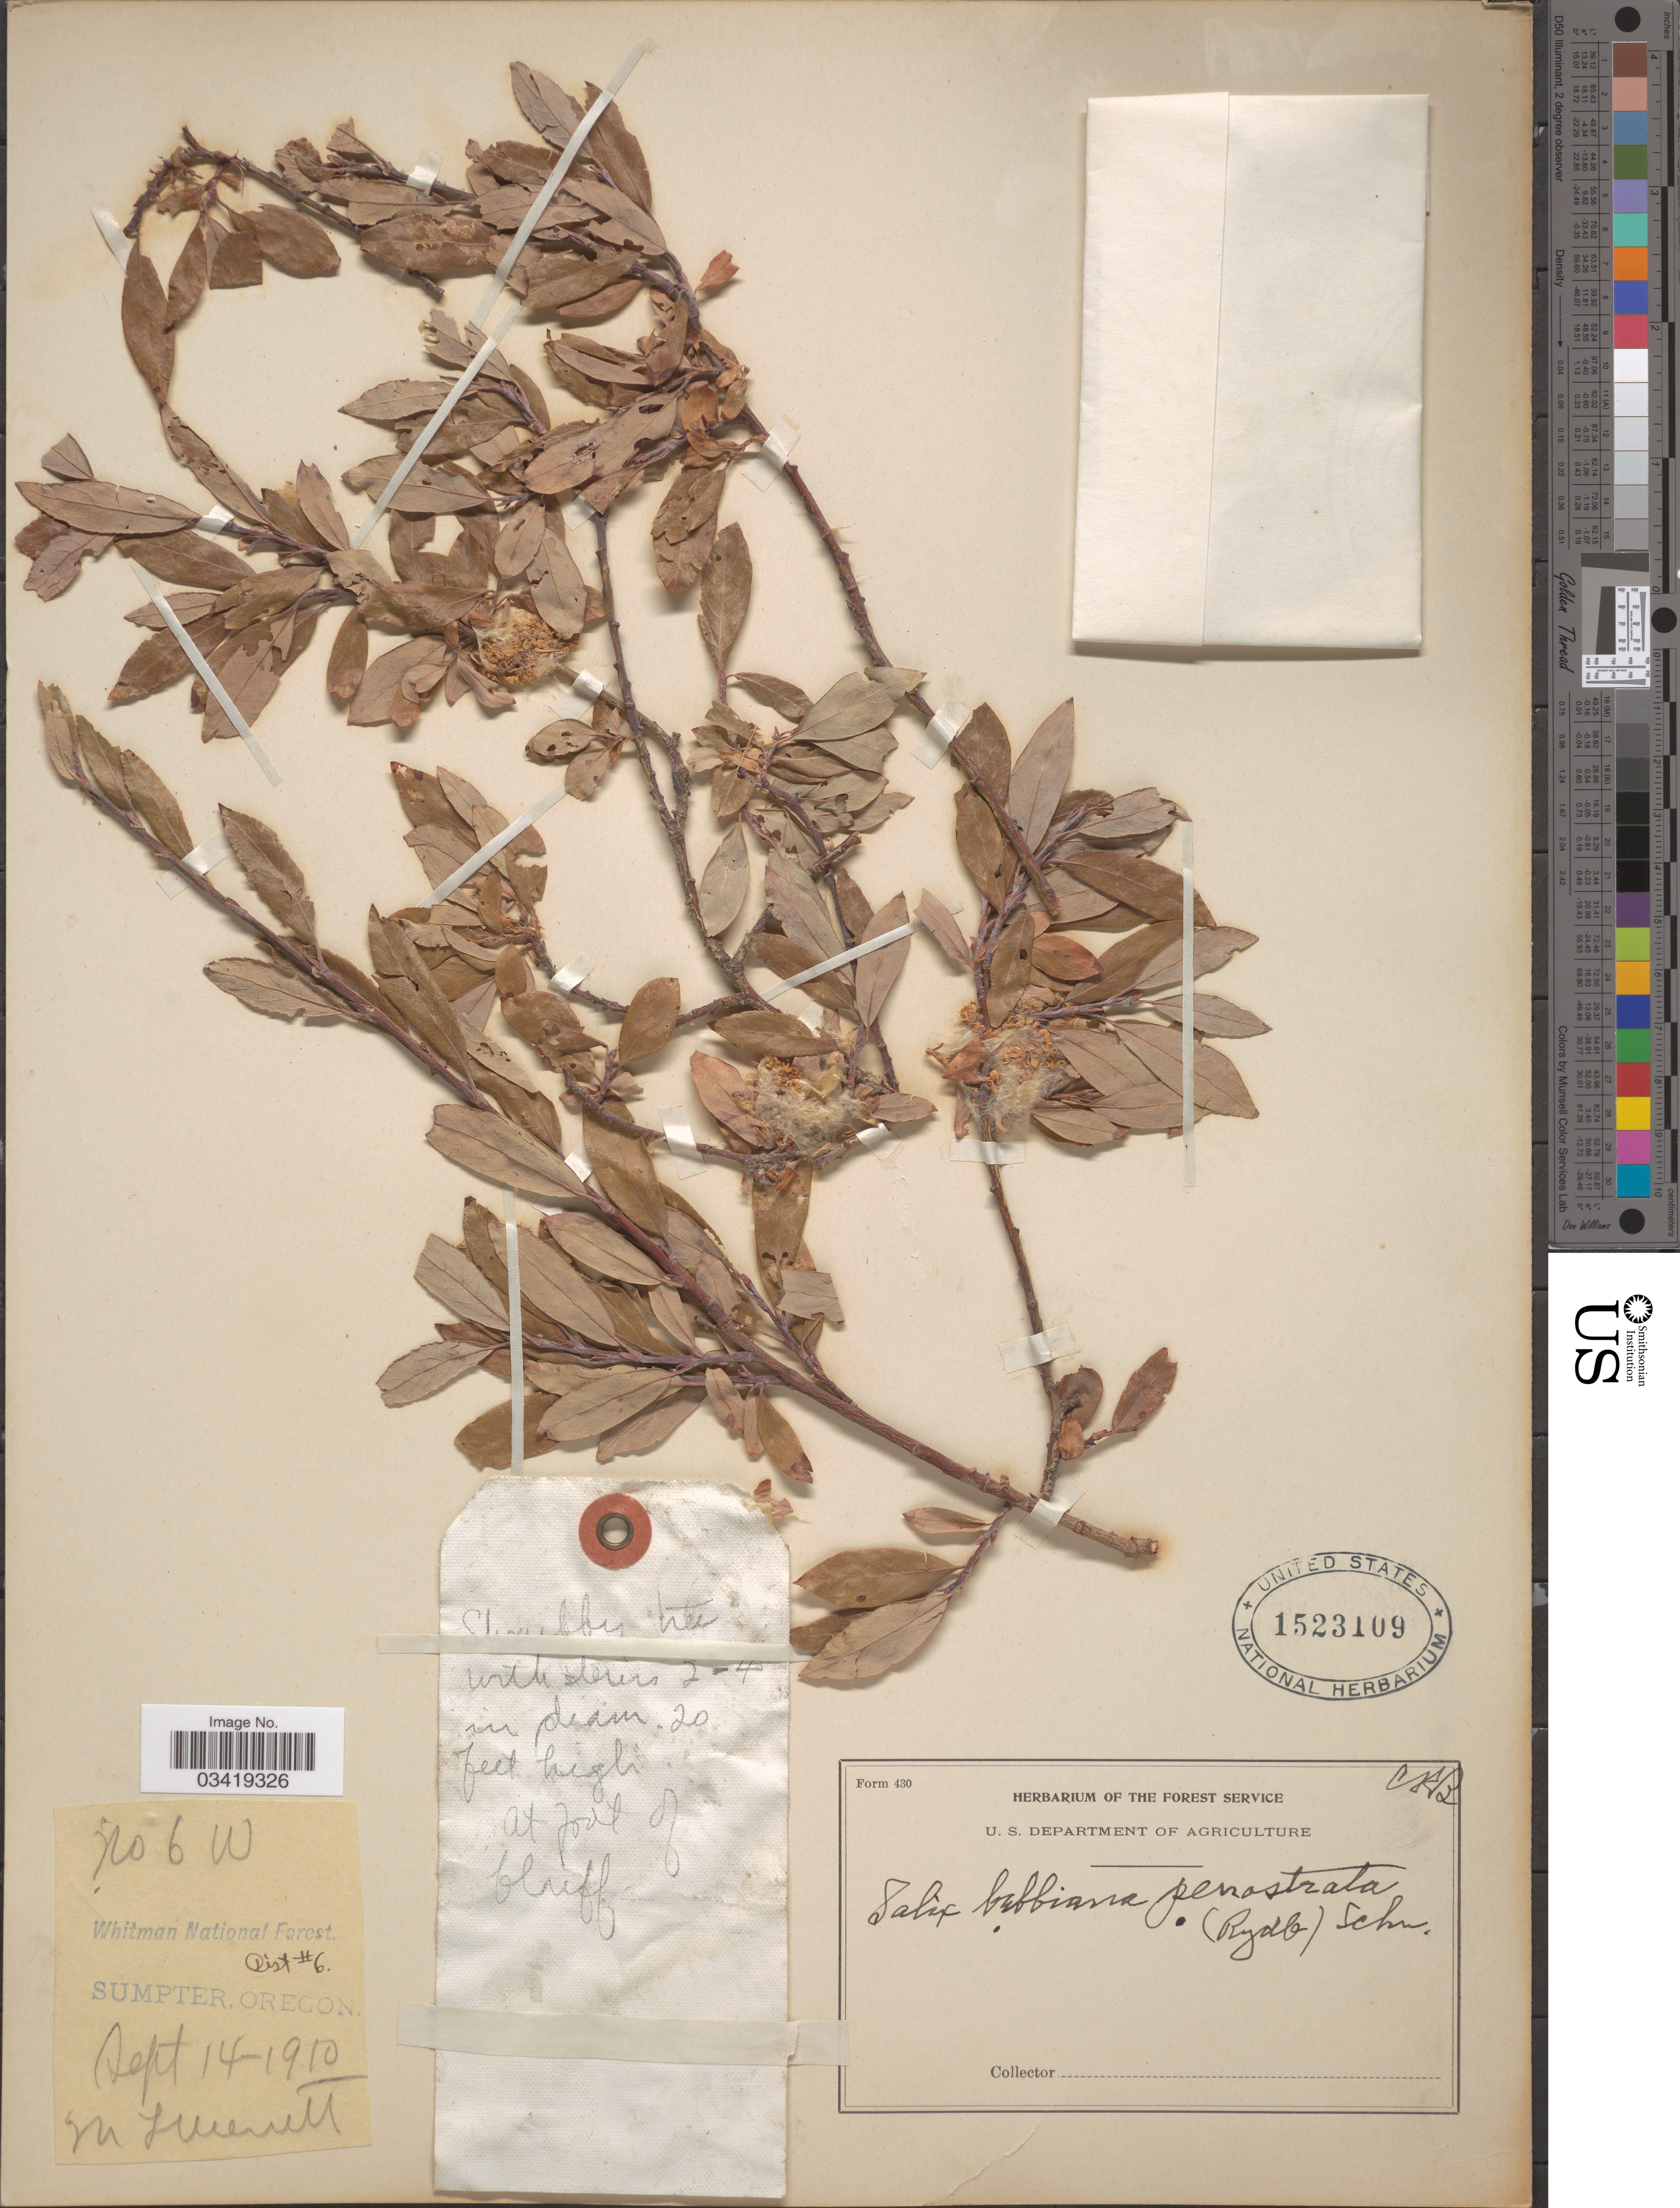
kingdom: Plantae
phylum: Tracheophyta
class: Magnoliopsida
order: Malpighiales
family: Salicaceae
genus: Salix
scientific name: Salix bebbiana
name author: Sarg.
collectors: M. L. Merritt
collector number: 6W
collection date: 1910-09-14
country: United States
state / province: Oregon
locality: Whitman National Forest. Dist #6. Sumpter.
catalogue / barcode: US 1523109